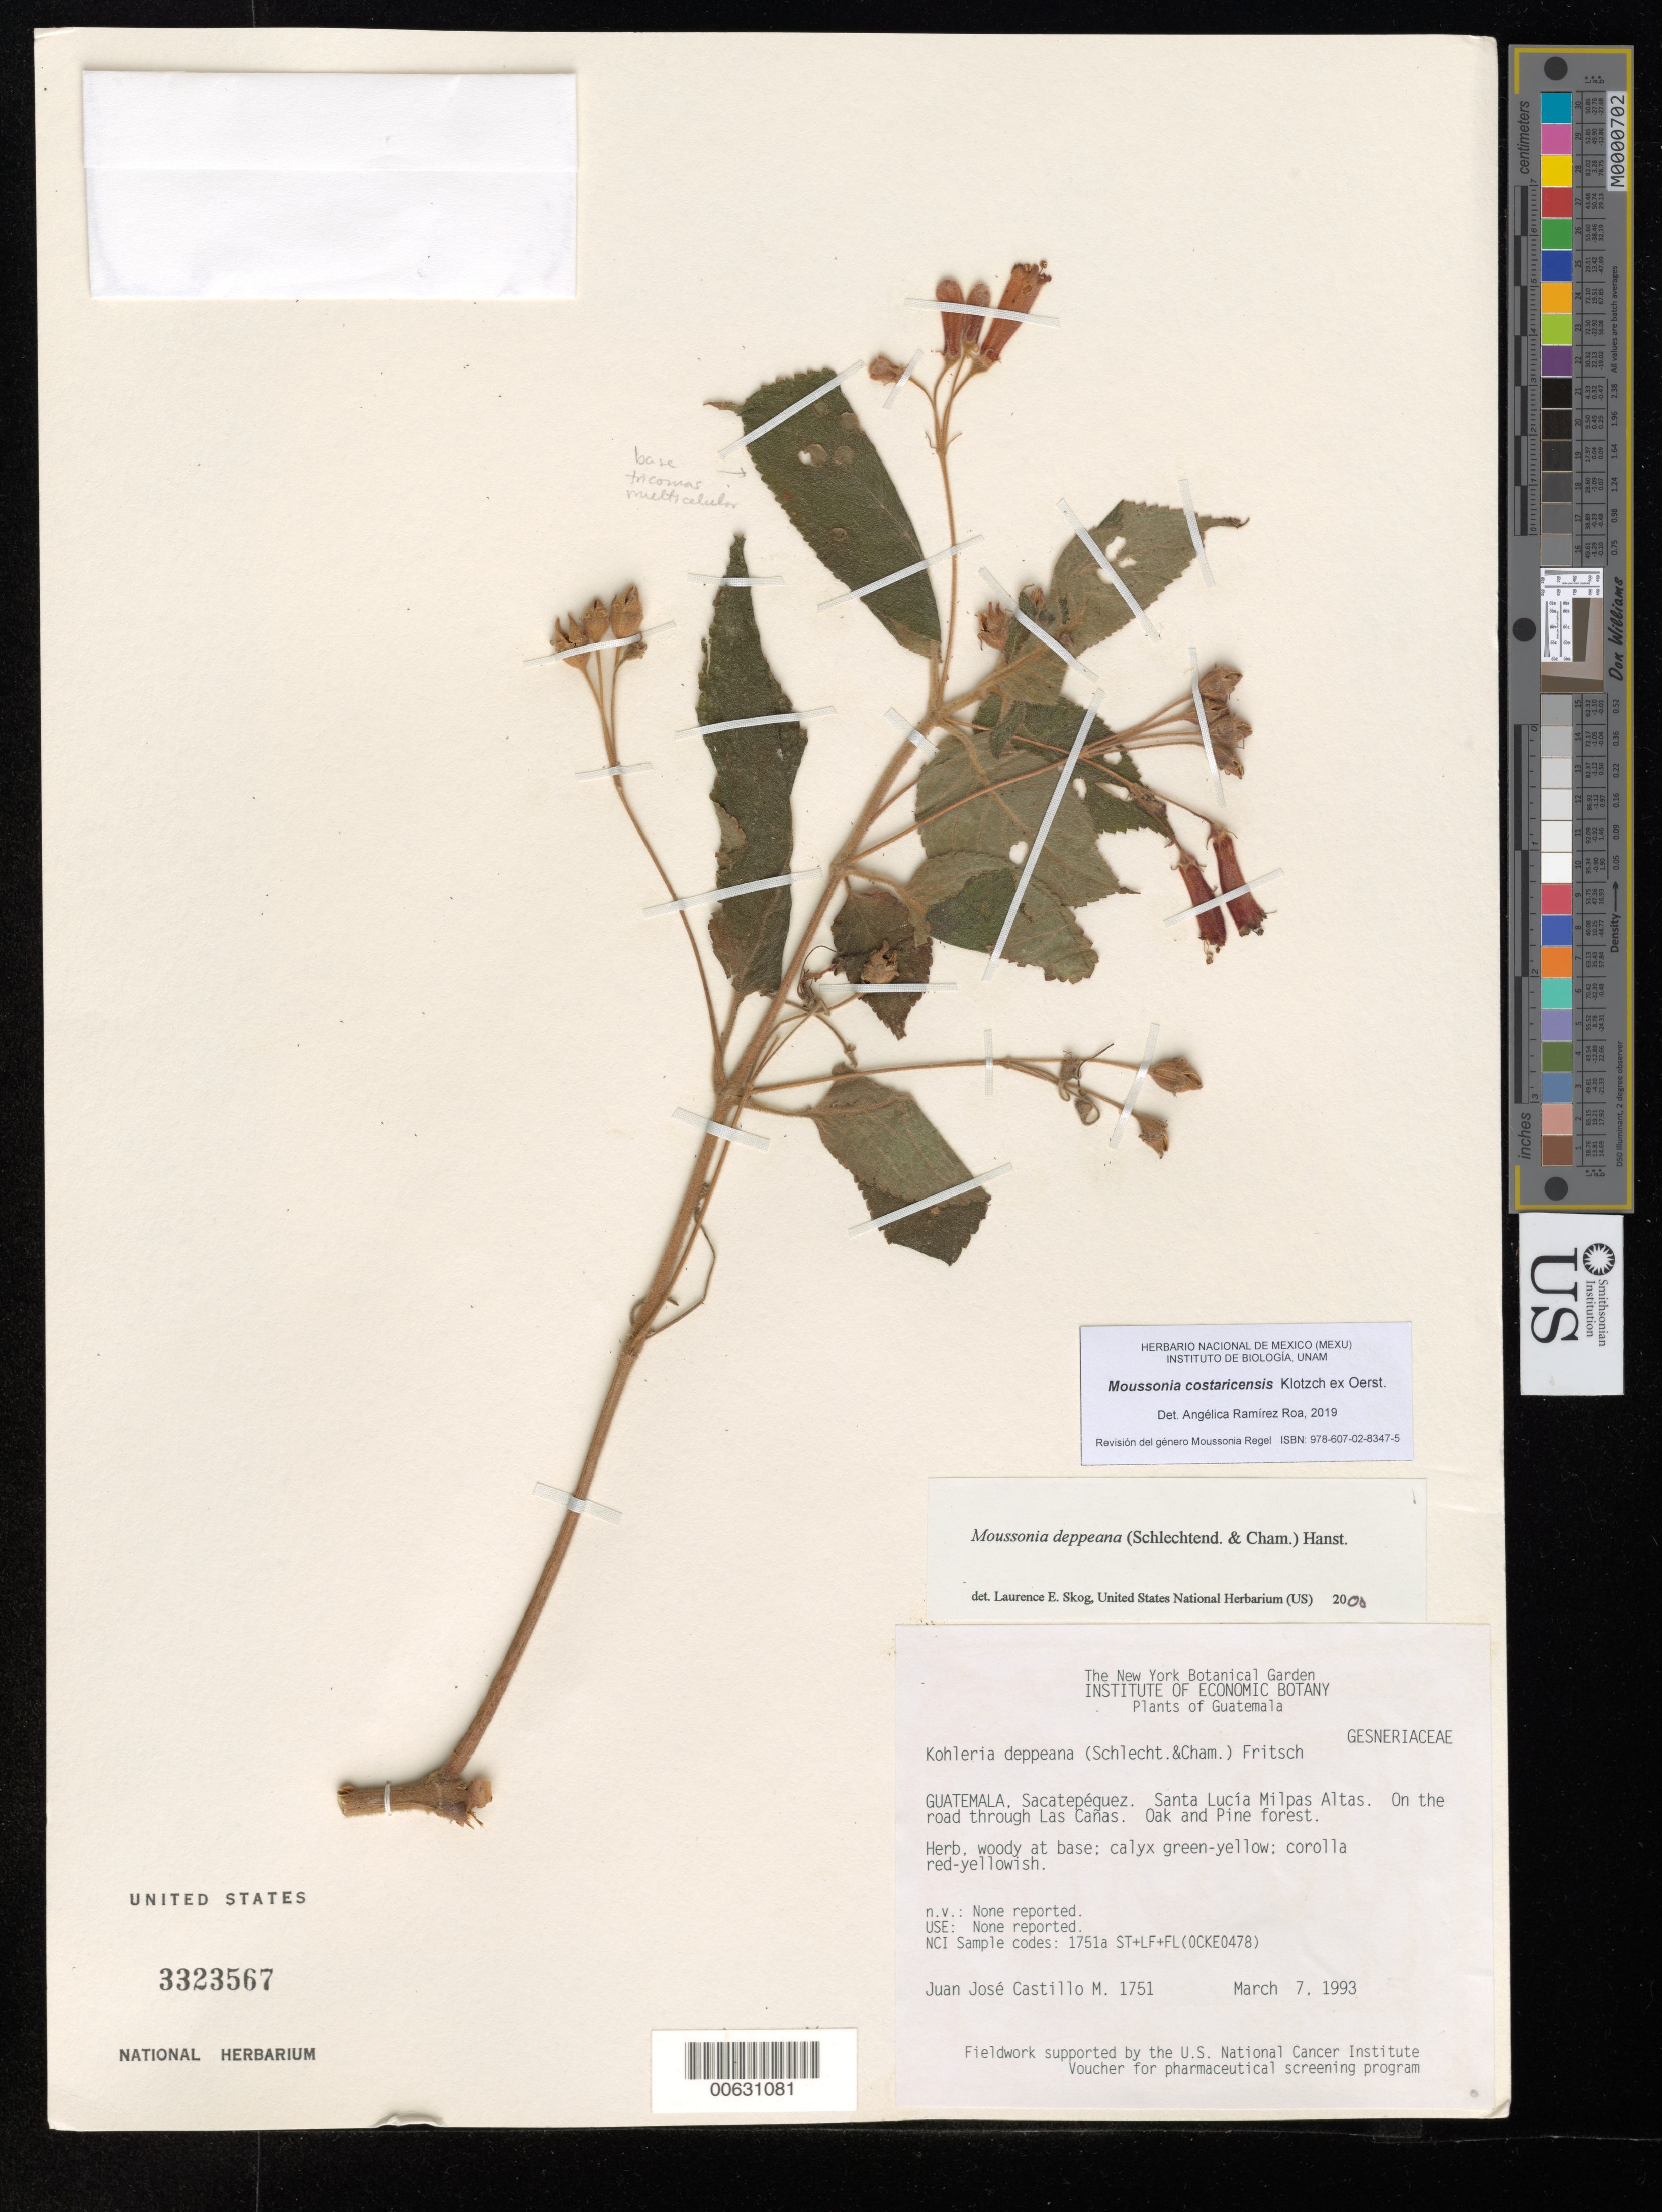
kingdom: Plantae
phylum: Tracheophyta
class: Magnoliopsida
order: Lamiales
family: Gesneriaceae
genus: Moussonia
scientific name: Moussonia costaricensis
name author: Klotzsch ex Oerst.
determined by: Ramírez-Roa, A.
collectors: J. Castillo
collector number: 1751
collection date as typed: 07 Mar 1993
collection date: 1993-03-07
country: Guatemala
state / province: Sacatepéquez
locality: Santa Lucía Milpas Altas. On the road through Las Cañas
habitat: Oak and pine forest.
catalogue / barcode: US 3323567